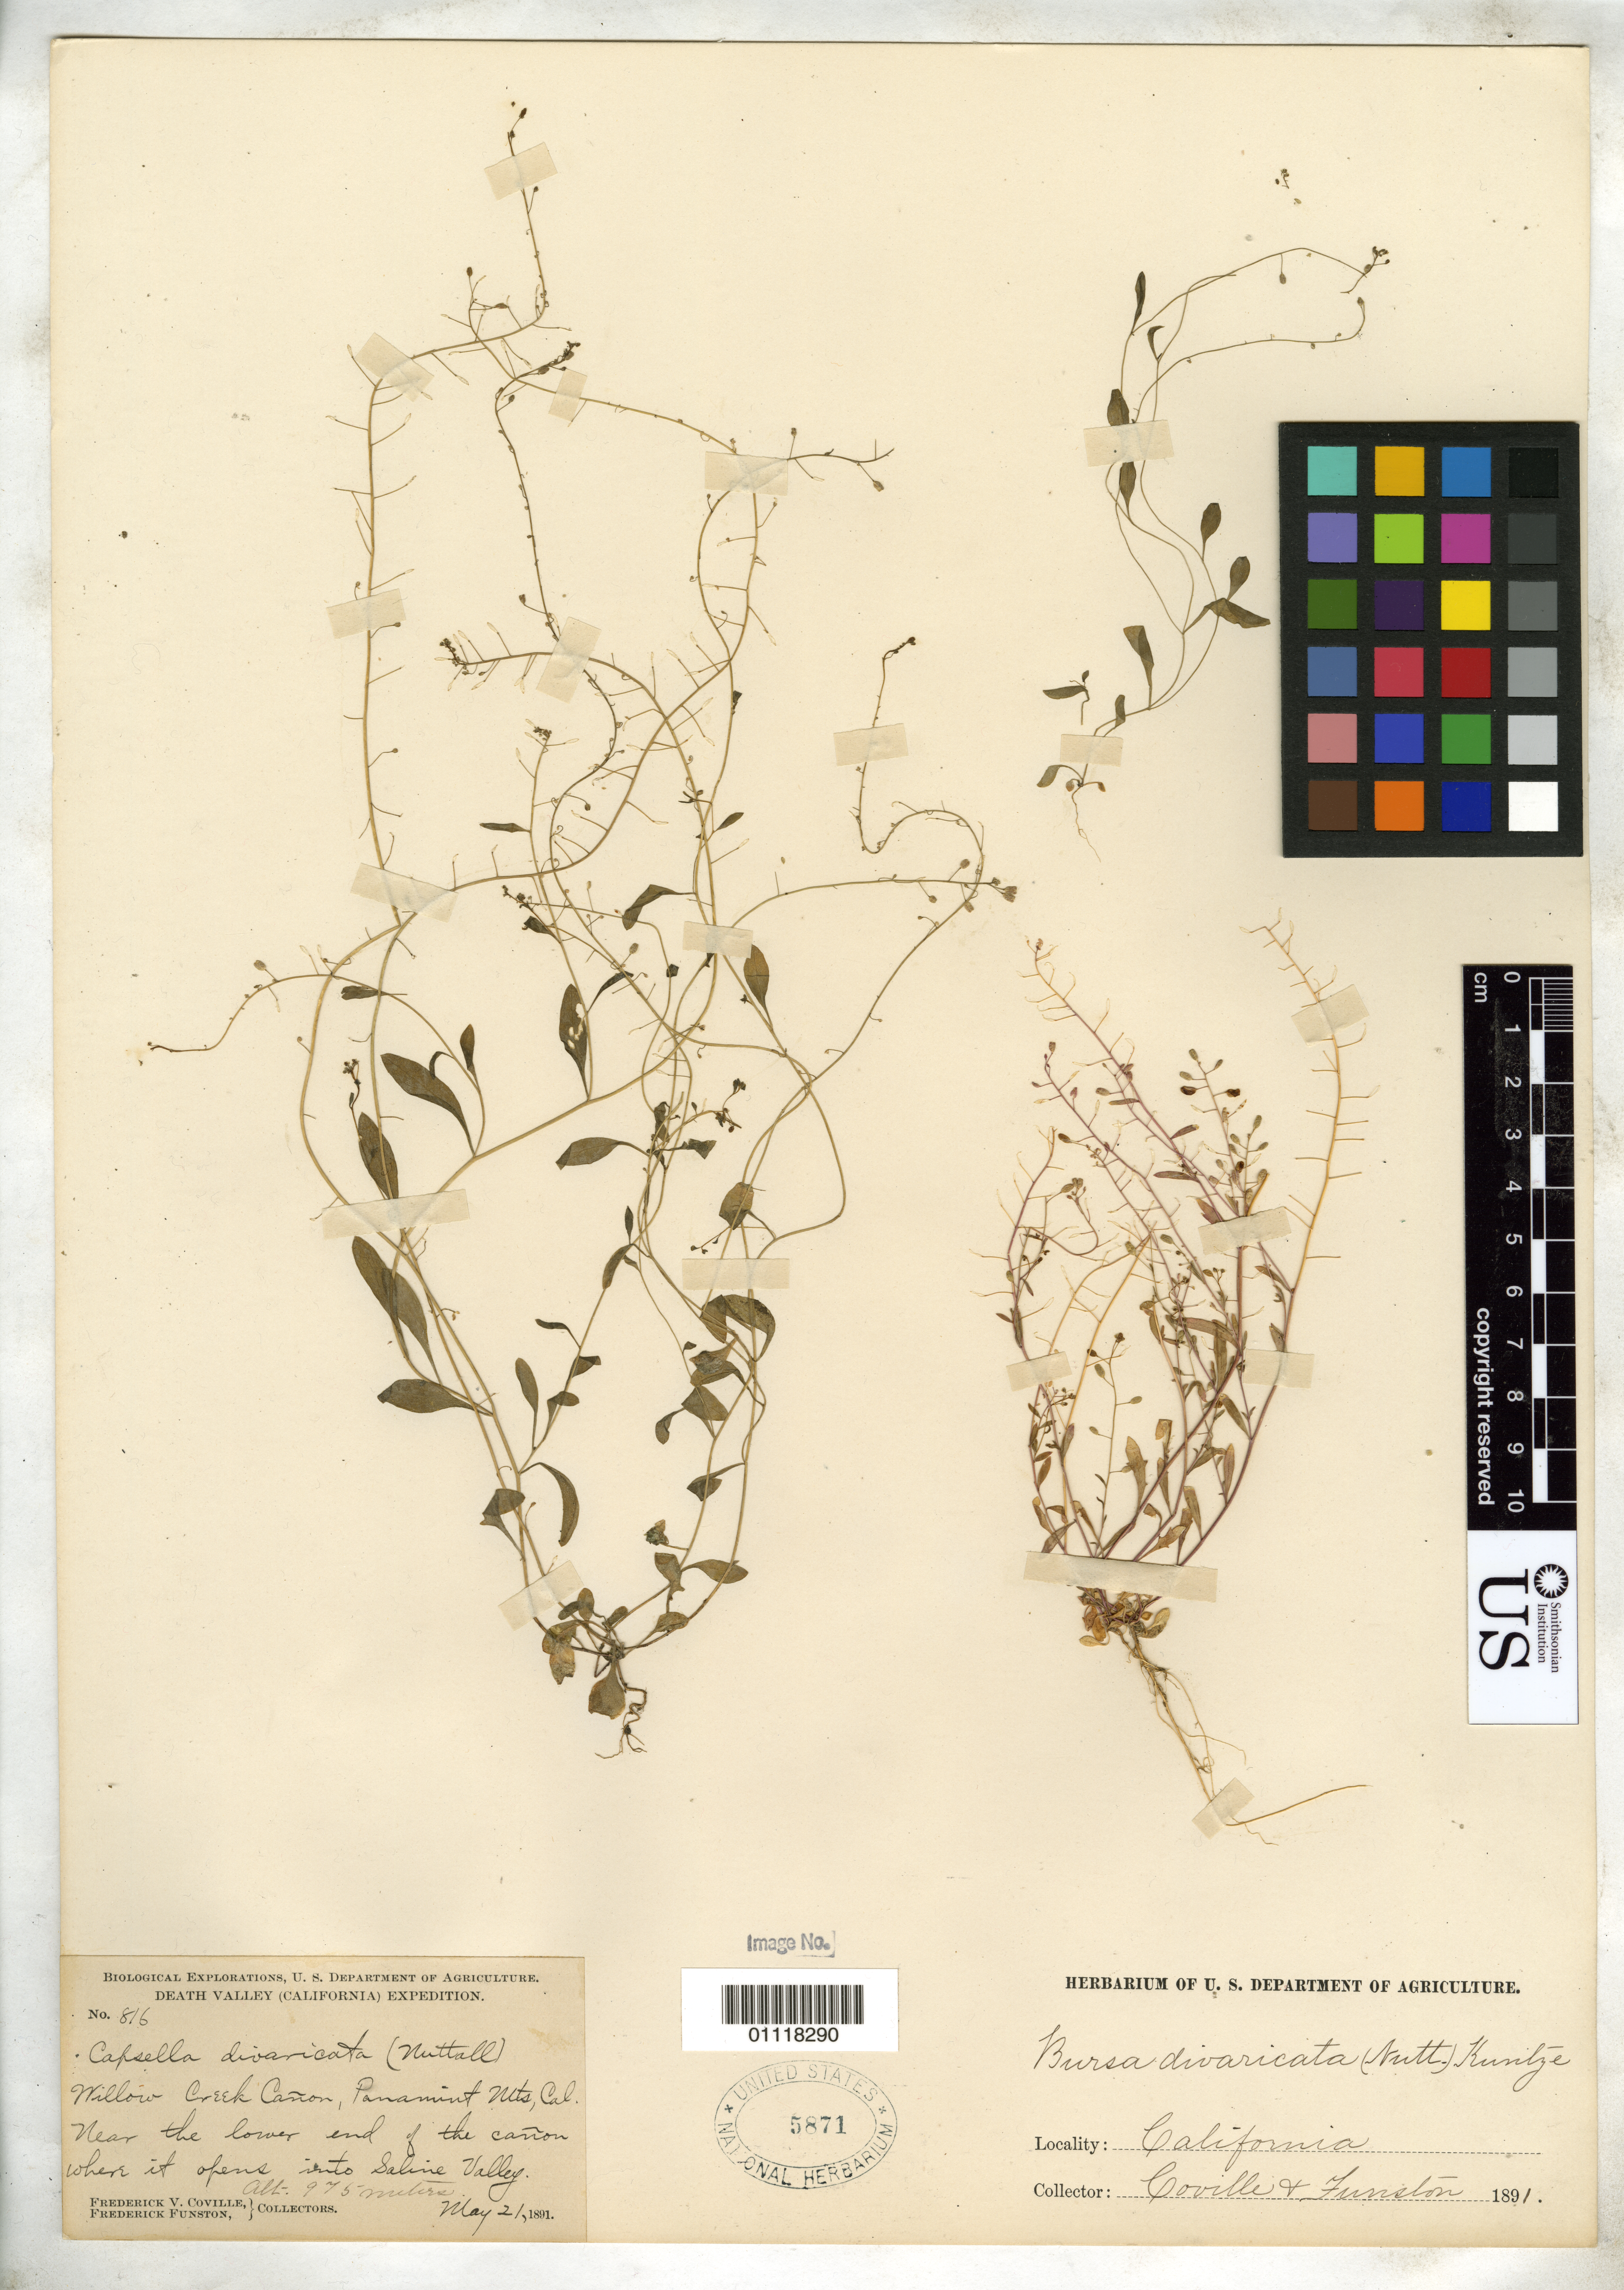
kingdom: Plantae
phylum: Tracheophyta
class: Magnoliopsida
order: Brassicales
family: Brassicaceae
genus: Hornungia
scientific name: Hornungia procumbens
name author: (L.) Hayek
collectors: F. V. Coville & F. Funston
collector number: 816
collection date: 1891-05-21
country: United States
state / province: California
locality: Willow Creek Canon, Panamint Mts., near the lower end of the canon where it opens into Saline Valley.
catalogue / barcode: US 5871